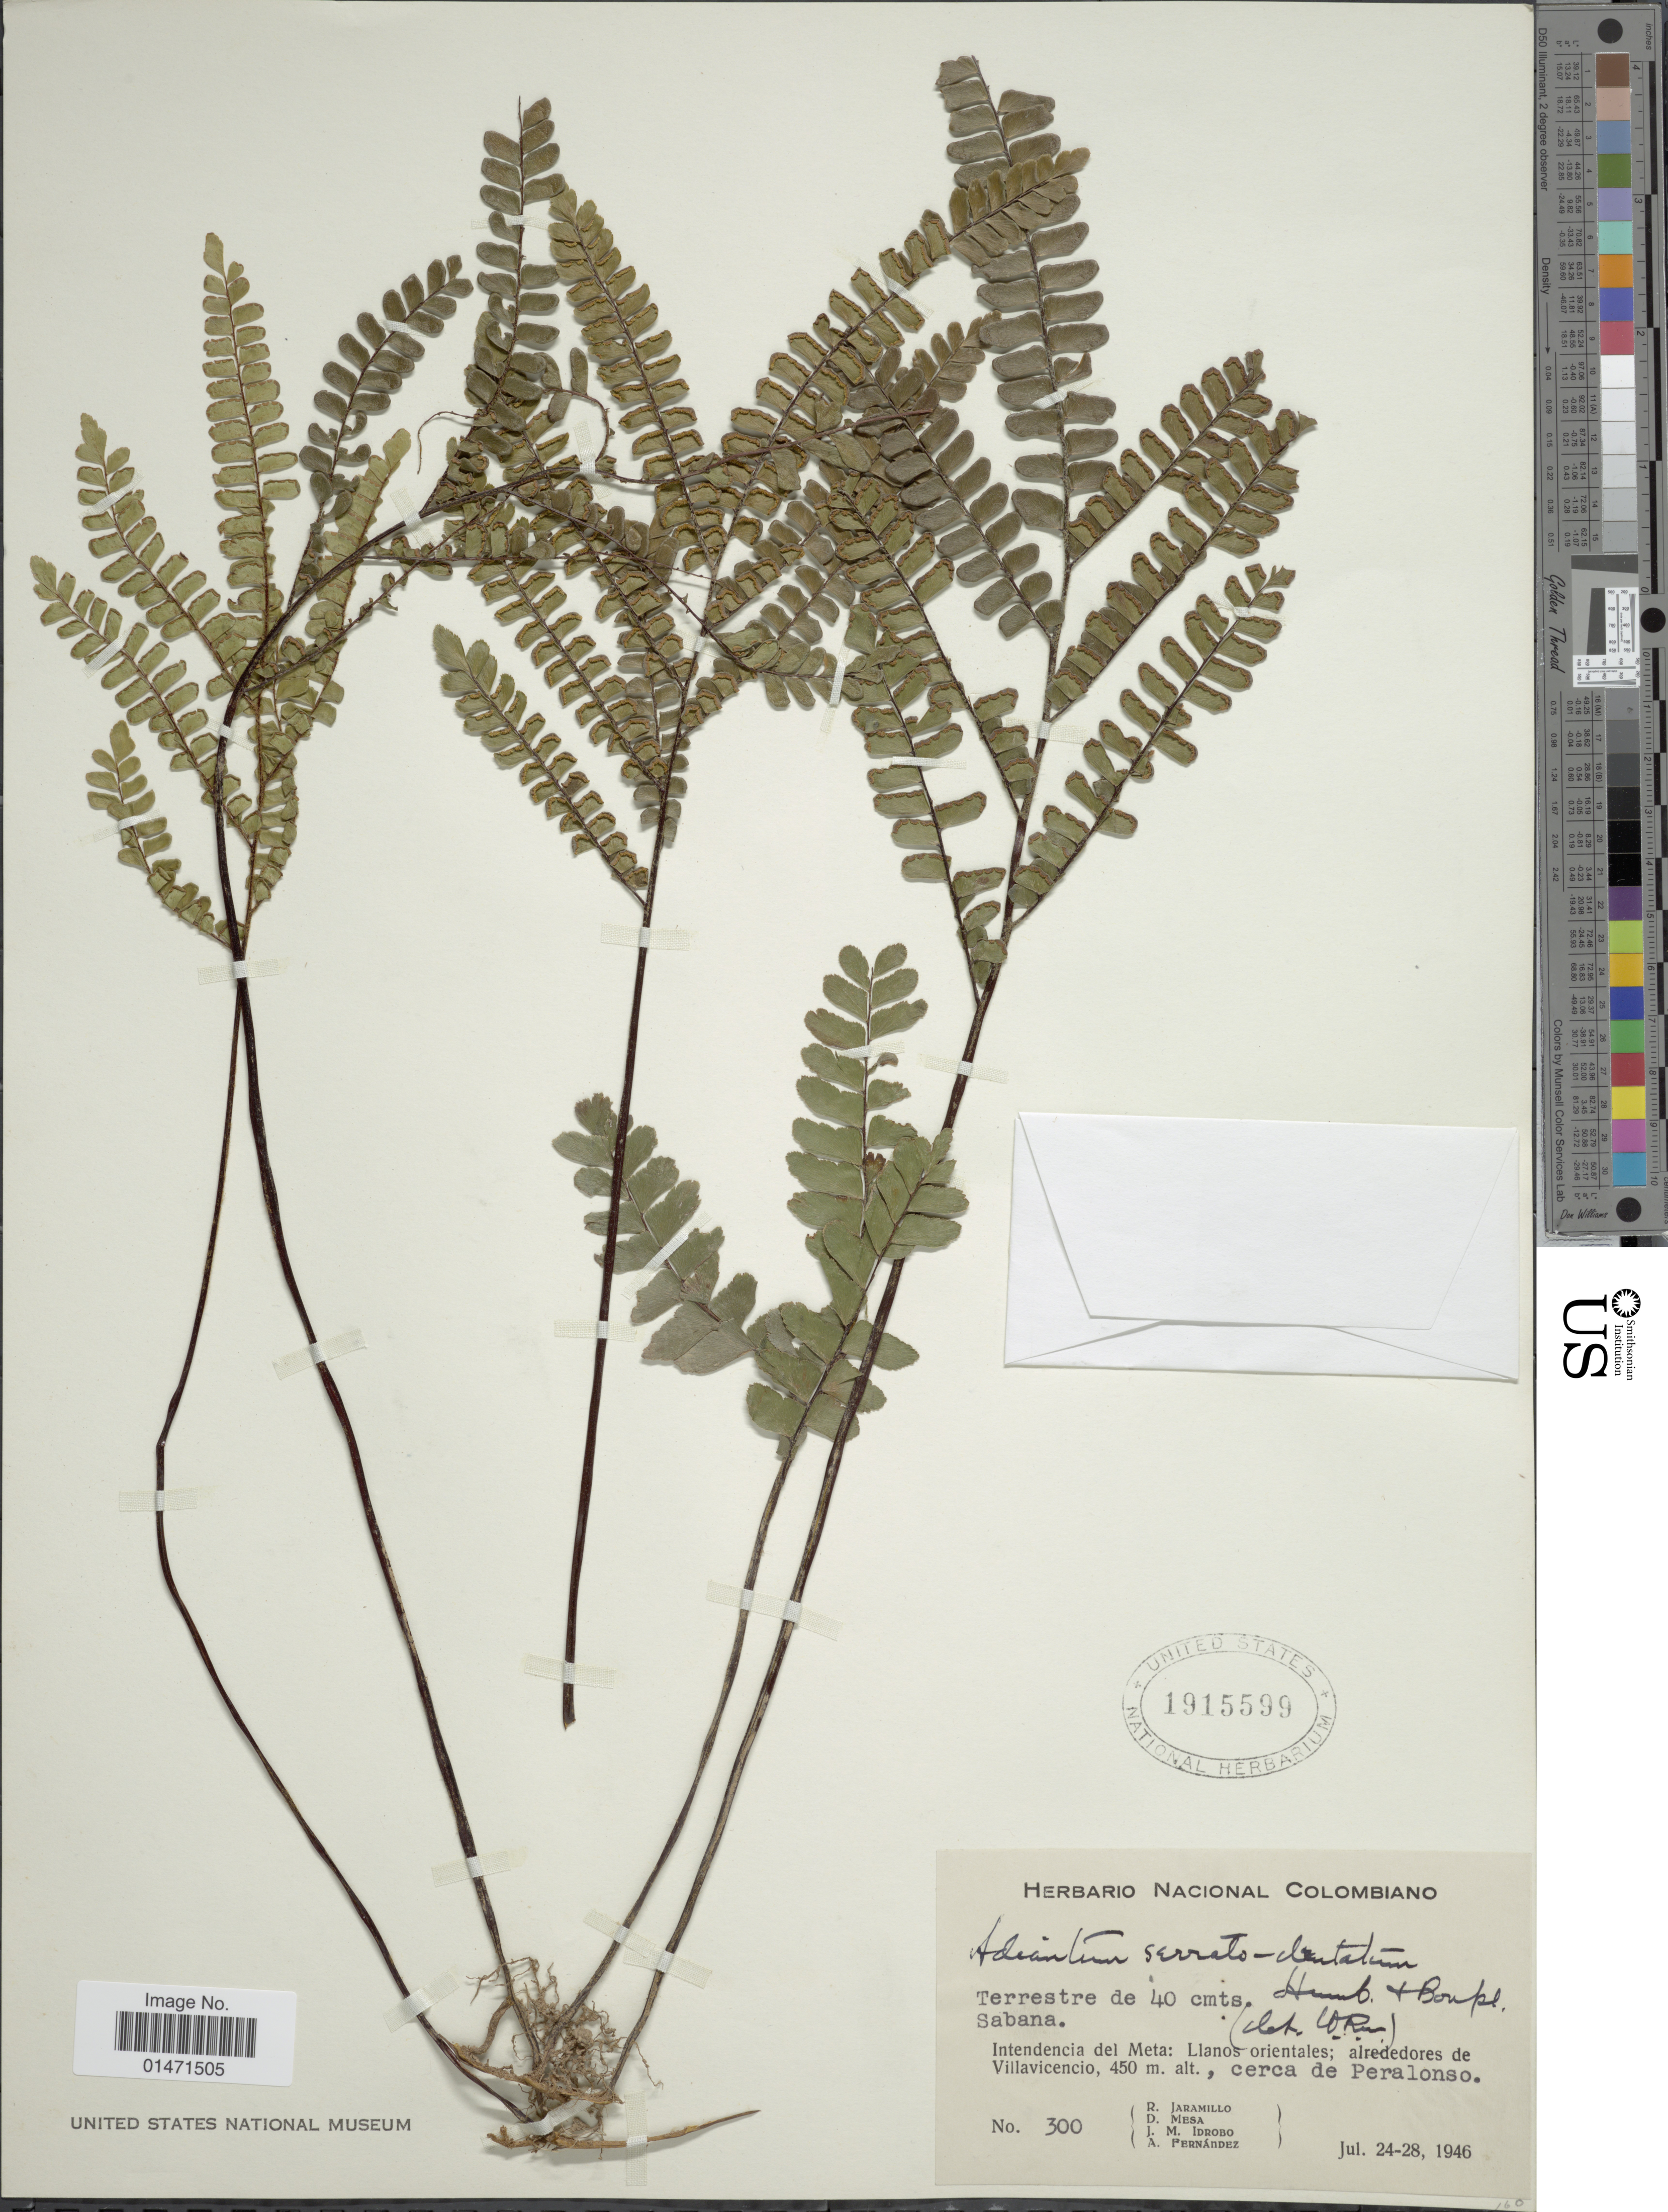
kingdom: Plantae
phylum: Tracheophyta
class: Polypodiopsida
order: Polypodiales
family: Pteridaceae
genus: Adiantum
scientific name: Adiantum serratodentatum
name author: Humb. & Bonpl. ex Willd.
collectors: R. Jaramillo M., D. Mesa, J. M. Idrobo & A. Fernández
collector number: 300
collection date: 1946-07-24/1946-07-28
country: Colombia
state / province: Meta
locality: Llanos orientales; alrededores de Villavicencio, cerca de Peralonso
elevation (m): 450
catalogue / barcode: US 1915599